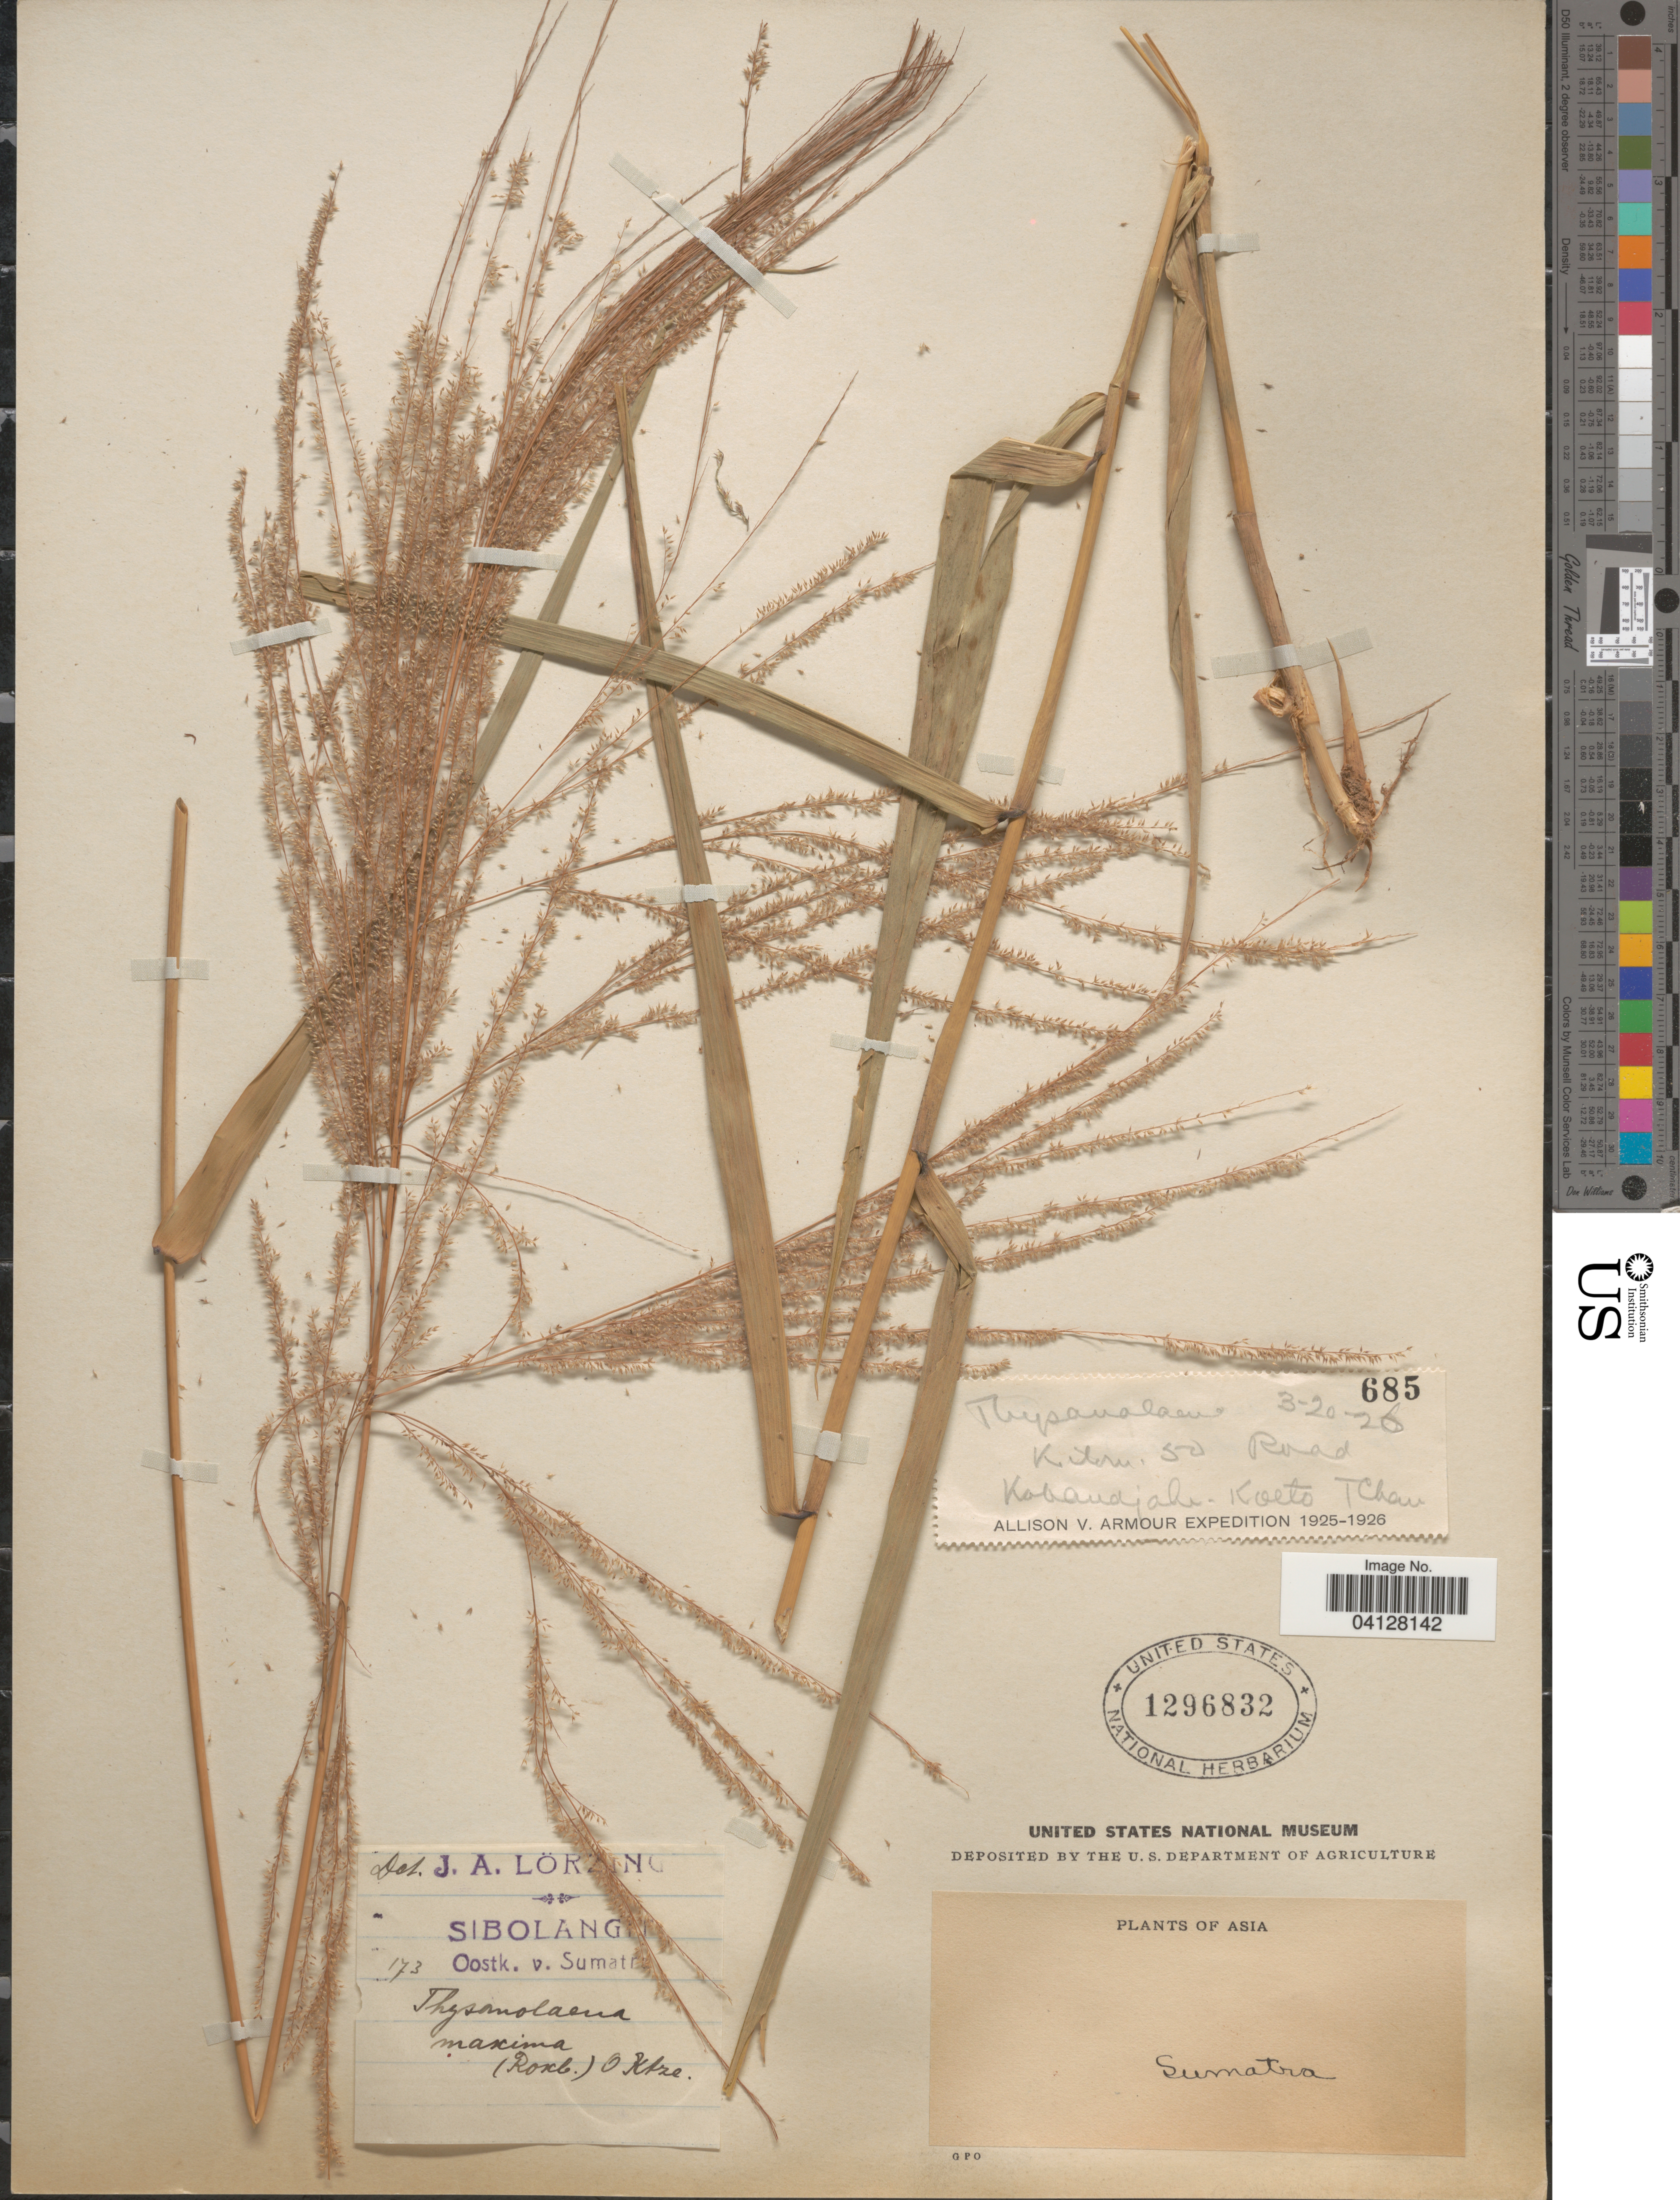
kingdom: Plantae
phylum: Tracheophyta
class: Liliopsida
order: Poales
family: Poaceae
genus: Thysanolaena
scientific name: Thysanolaena maxima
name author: (Roxb.) Kuntze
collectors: Allison V. Armour Expedition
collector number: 685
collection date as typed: Transcribed d/m/y: 20/3/26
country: Indonesia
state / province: Sumatra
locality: Khru[interpreted], 50 Road. [illegible text]. Koeto TChan.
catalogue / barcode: US 1296832